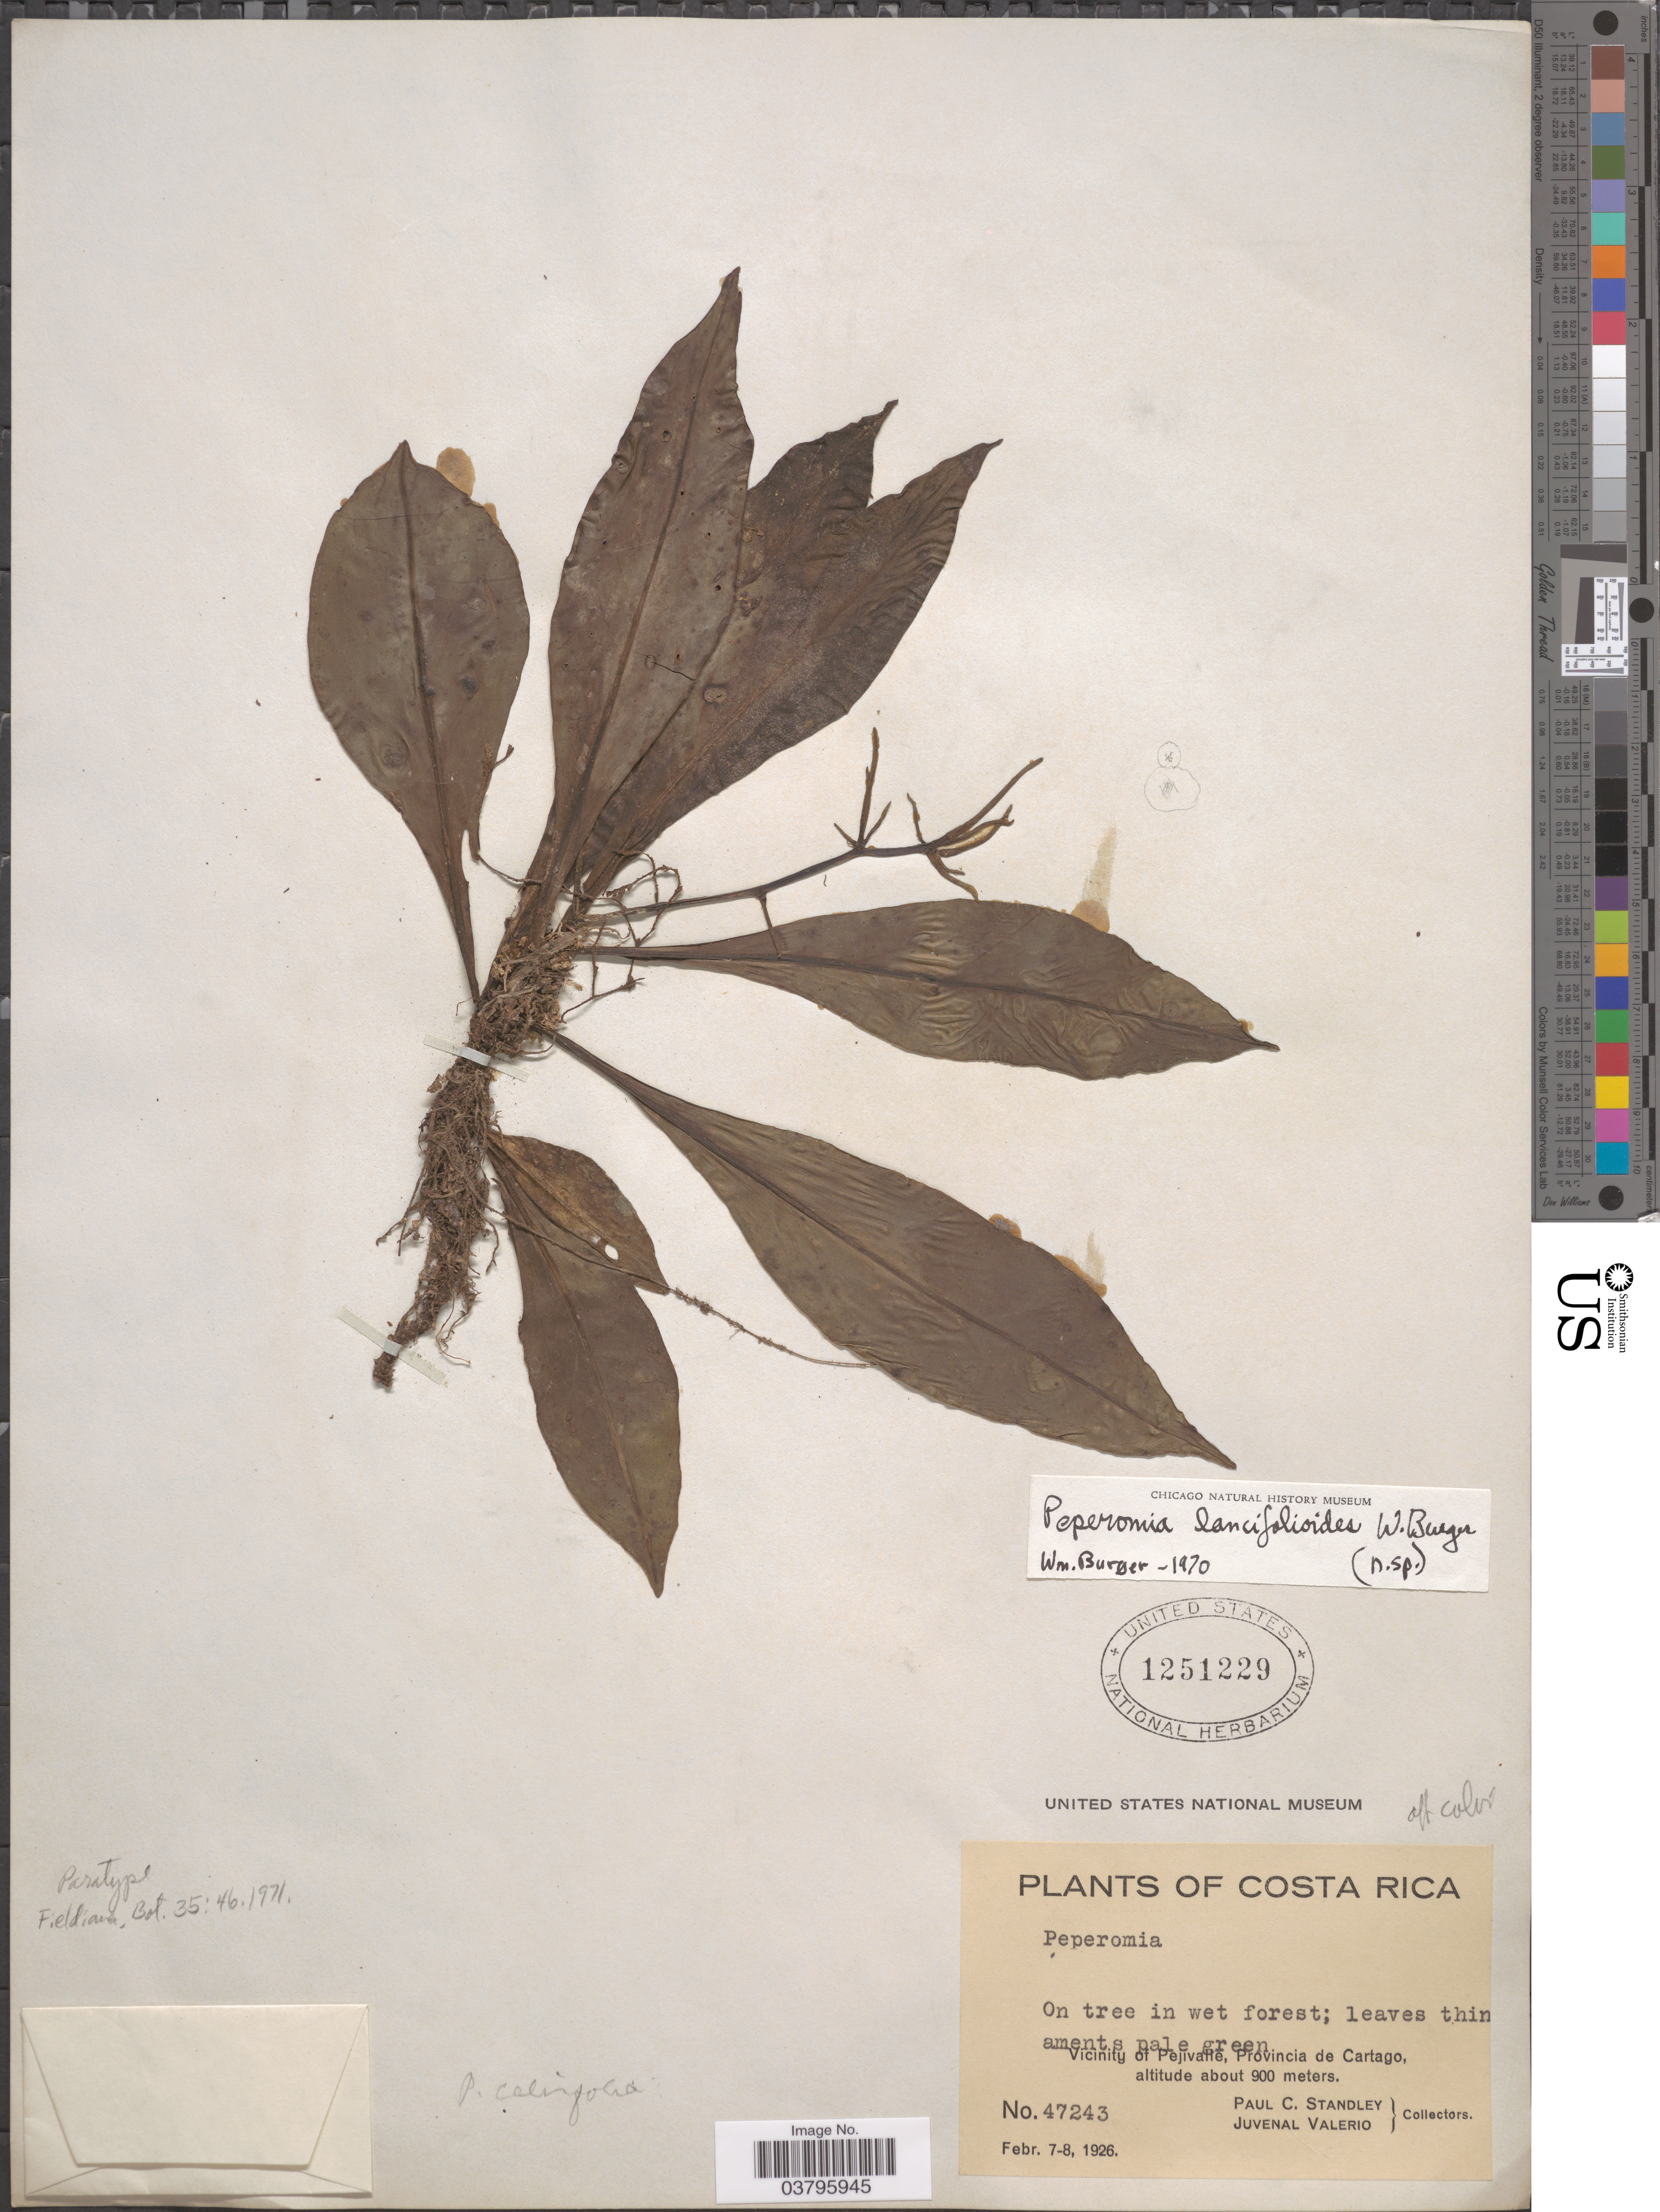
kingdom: Plantae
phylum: Tracheophyta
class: Magnoliopsida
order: Piperales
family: Piperaceae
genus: Peperomia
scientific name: Peperomia lancifolioidea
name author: W.C. Burger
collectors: P. C. Standley & J. Valerio R.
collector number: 47243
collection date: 1926-02-07/1926-02-08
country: Costa Rica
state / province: Cartago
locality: Vicinity of Pejivalle.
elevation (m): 900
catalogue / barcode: US 1251229